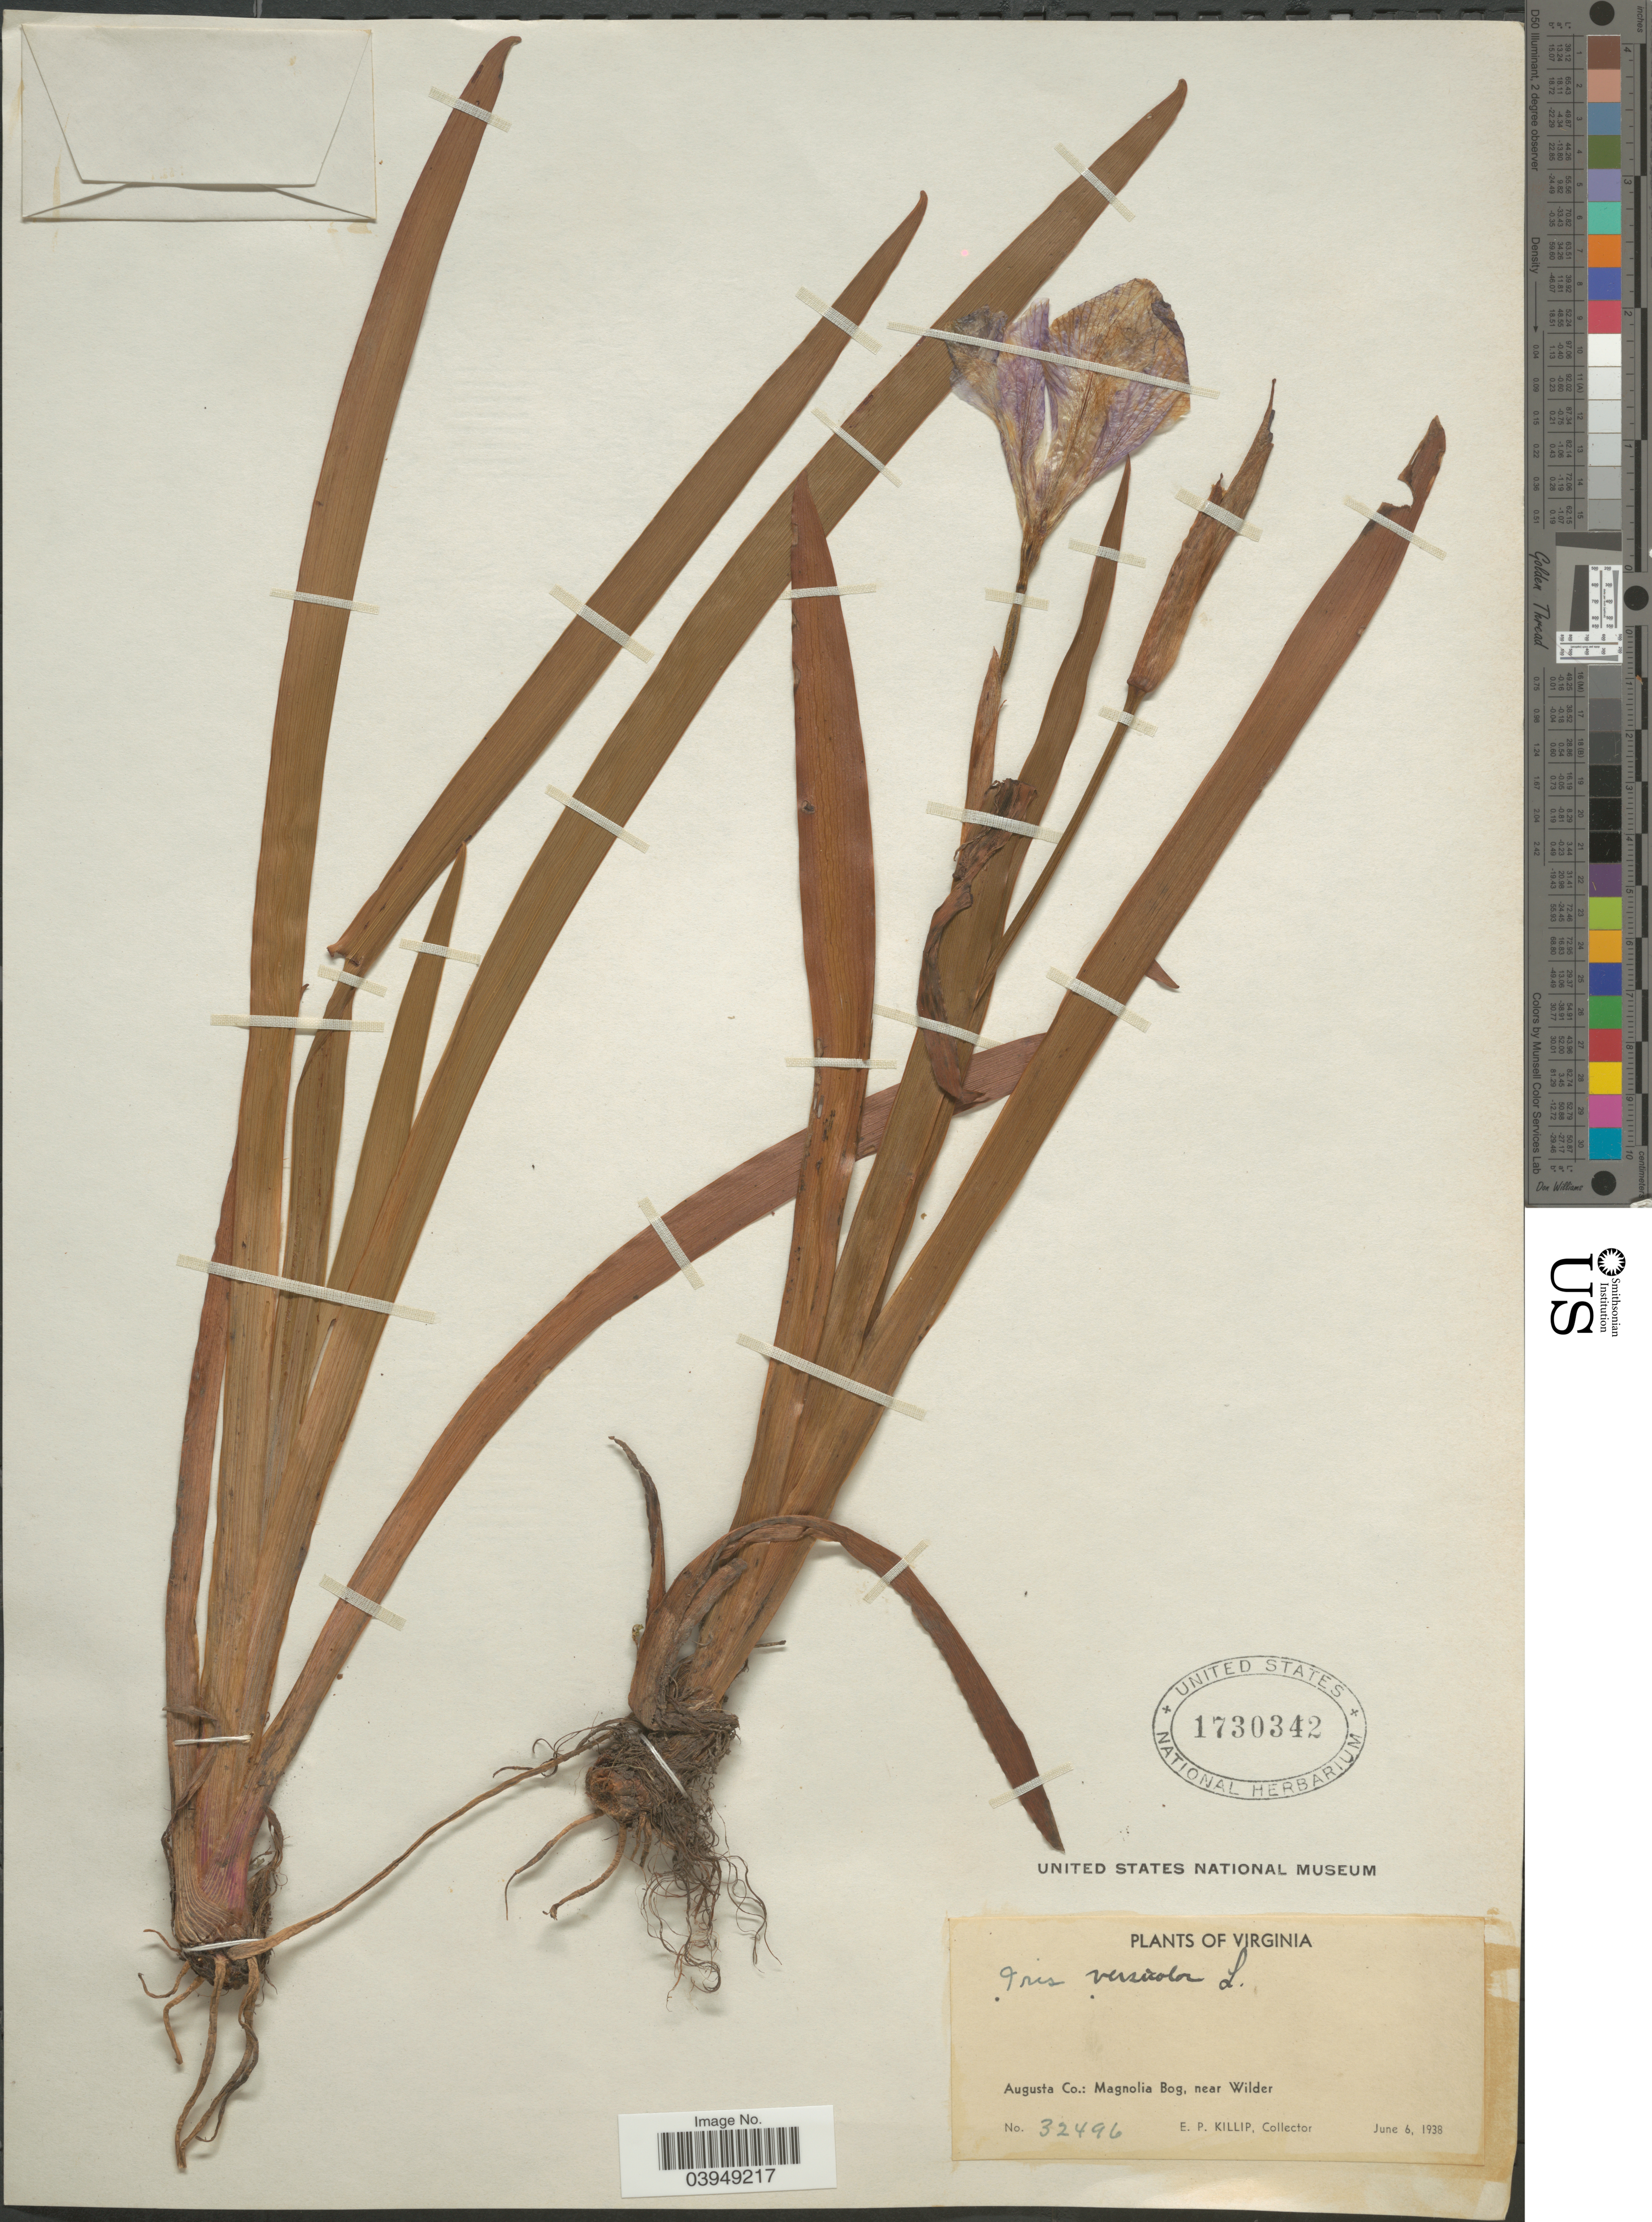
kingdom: Plantae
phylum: Tracheophyta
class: Liliopsida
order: Asparagales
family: Iridaceae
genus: Iris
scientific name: Iris versicolor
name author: L.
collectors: E. P. Killip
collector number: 32496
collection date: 1938-06-06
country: United States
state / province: Virginia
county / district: Augusta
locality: Augusta Co.: Magnolia Bog, near Wilder.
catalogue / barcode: US 1730342